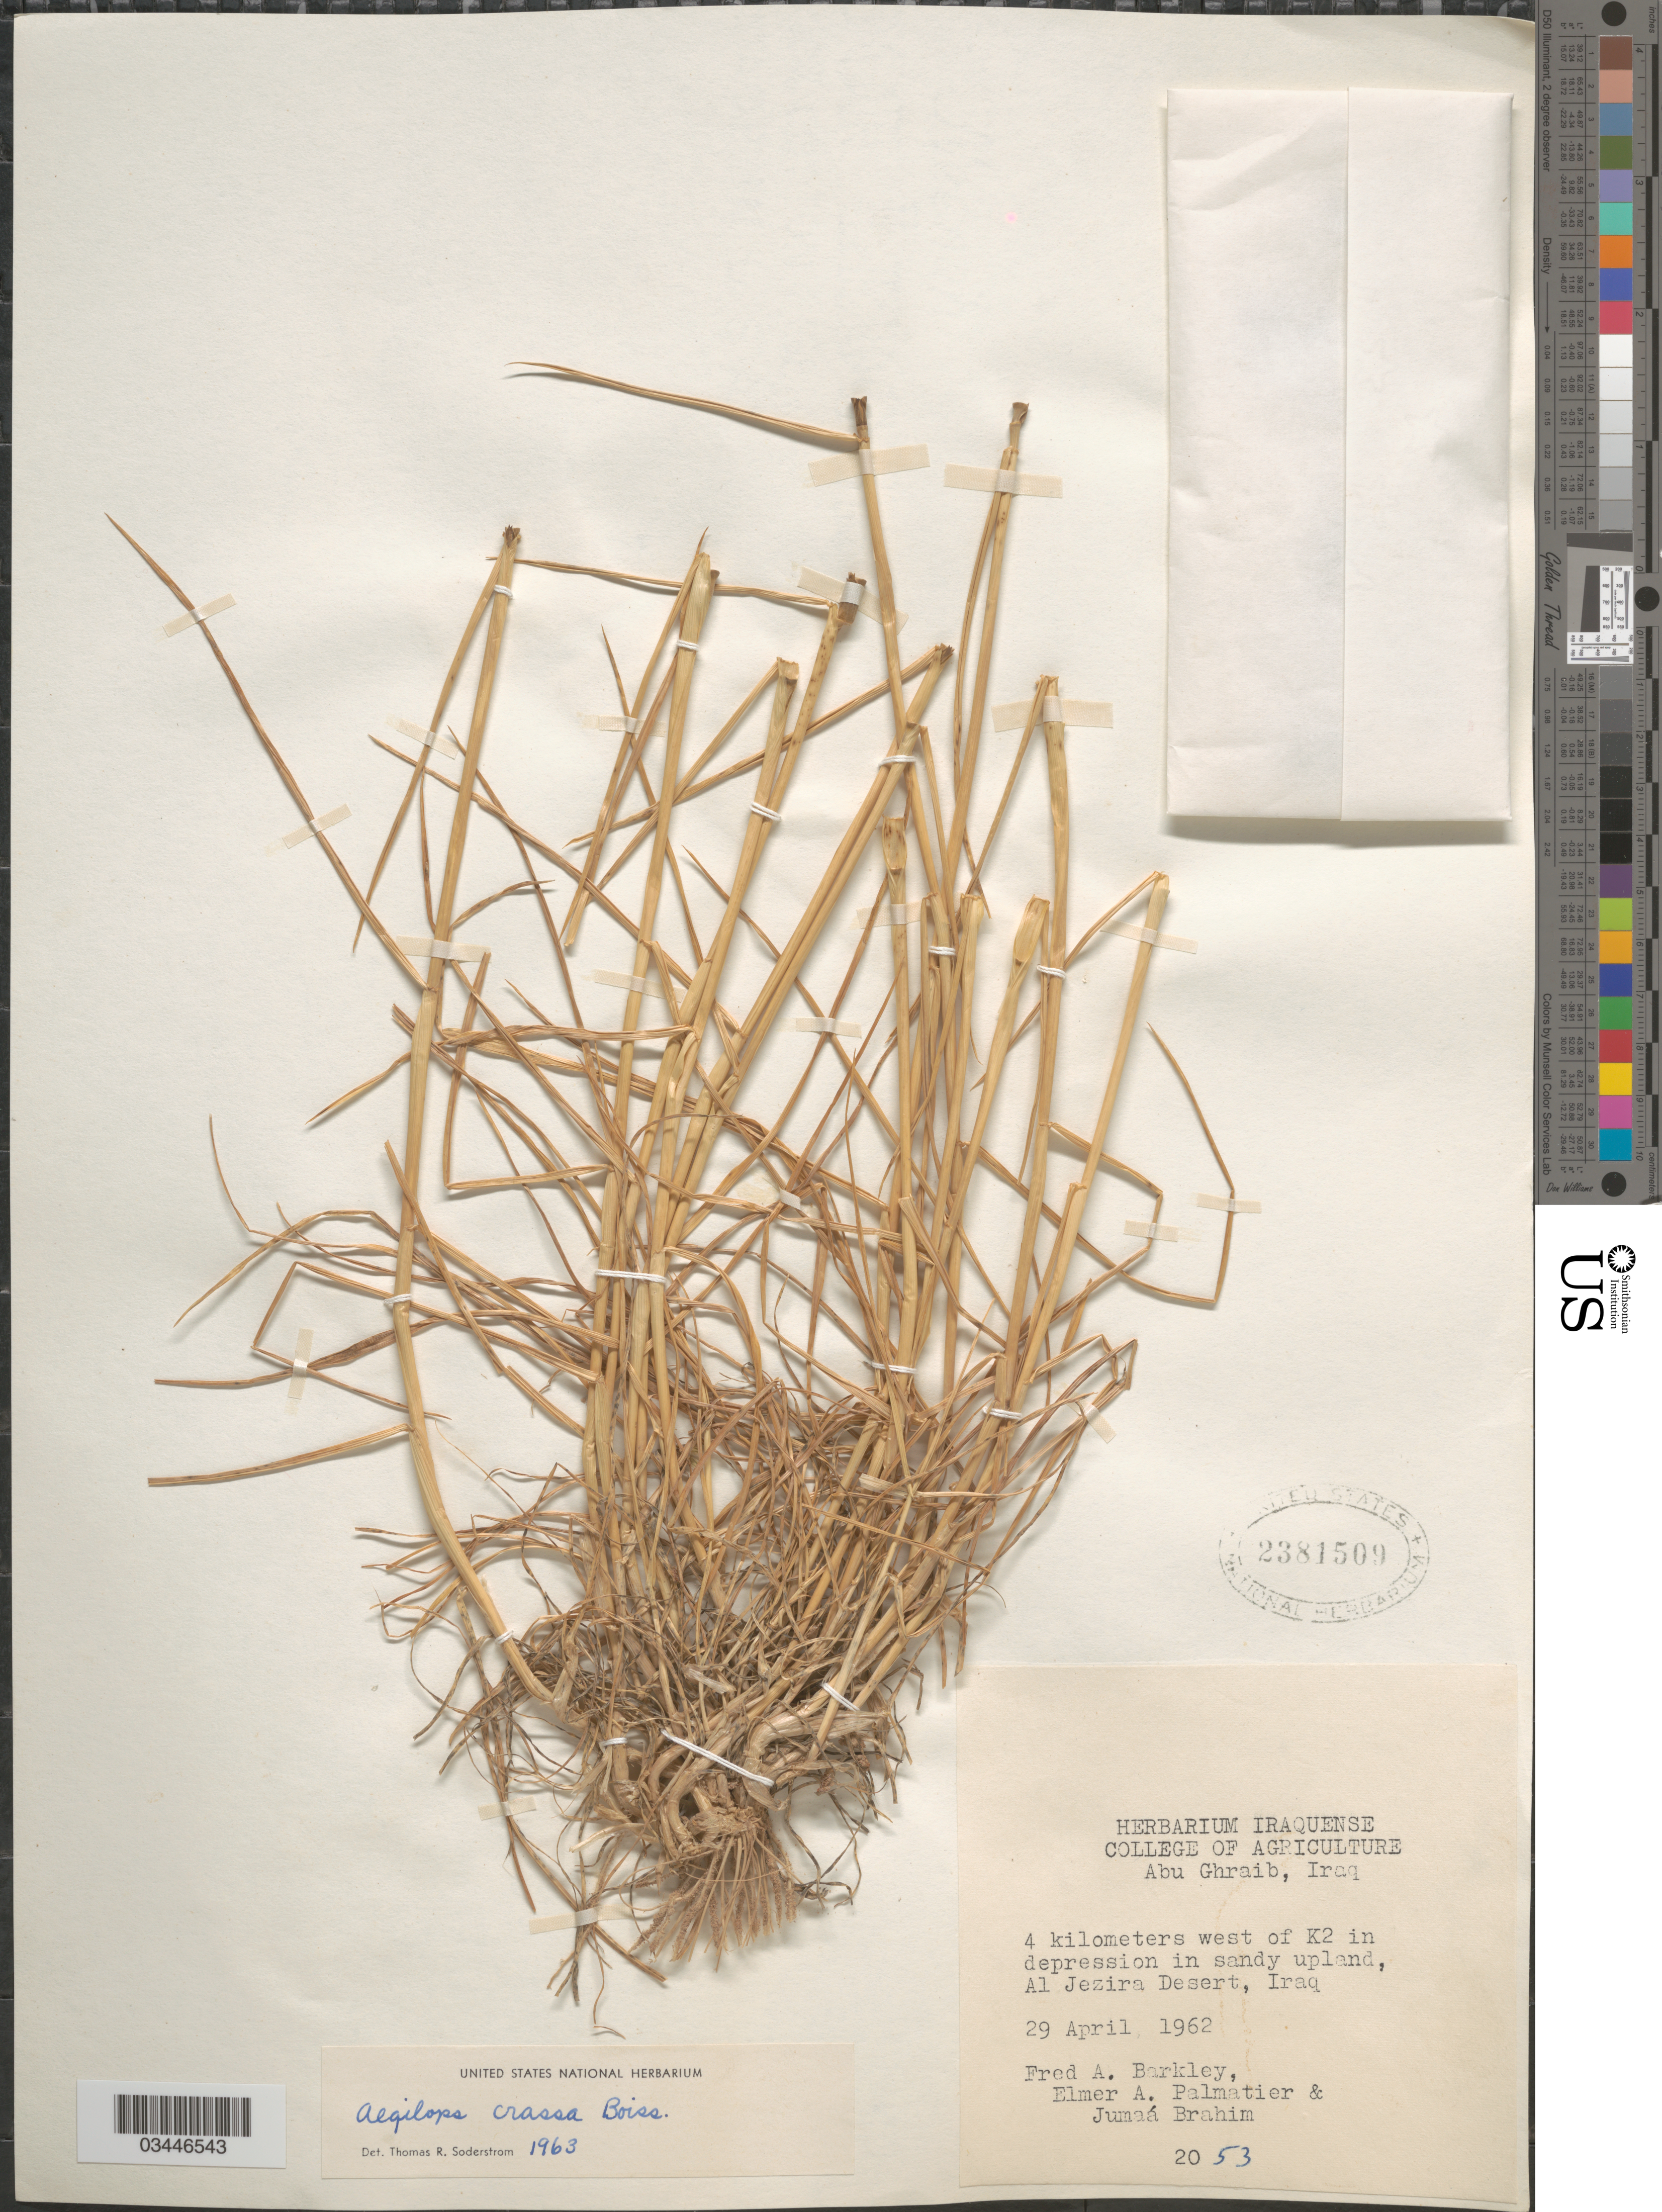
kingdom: Plantae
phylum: Tracheophyta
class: Liliopsida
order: Poales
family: Poaceae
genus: Aegilops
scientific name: Aegilops crassa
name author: Boiss.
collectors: F. A. Barkley, E. Palmatier & Brahim M., J.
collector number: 2053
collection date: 1962-04-29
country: Iraq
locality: Abu Ghraib. 4 kilometers west of K2, Al Jezira Desert.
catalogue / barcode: US 2381509